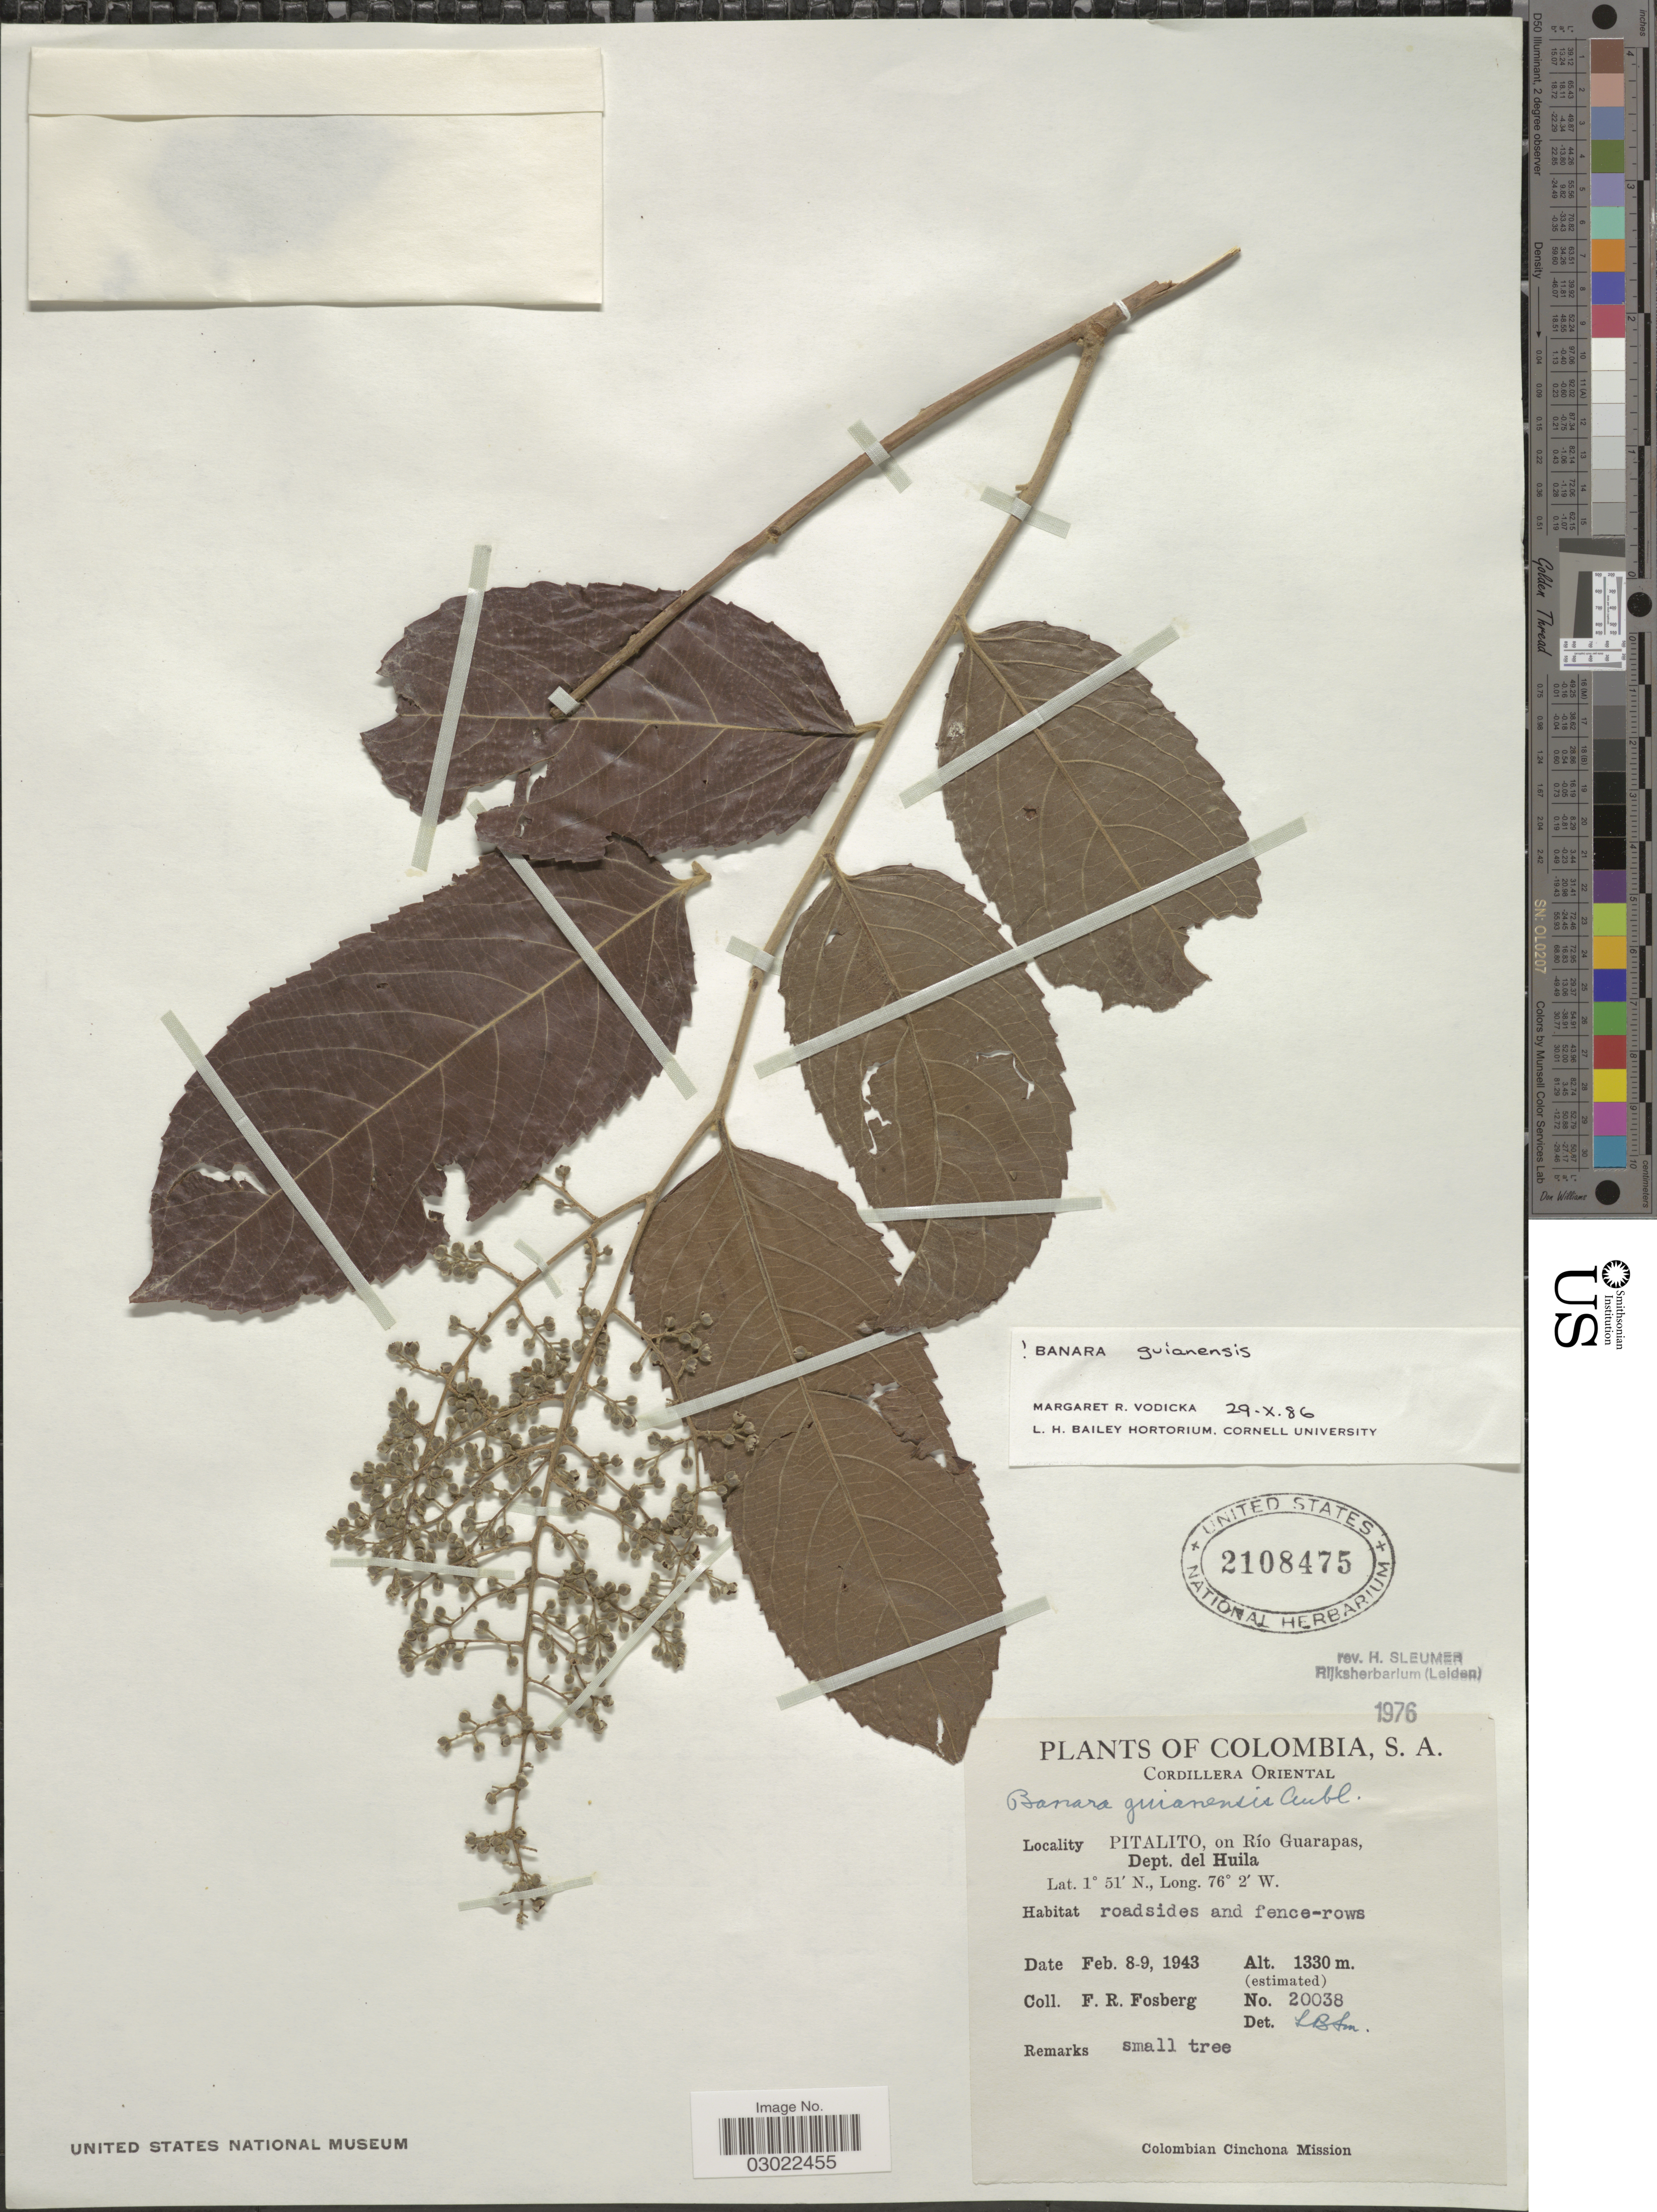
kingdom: Plantae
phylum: Tracheophyta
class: Magnoliopsida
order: Malpighiales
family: Salicaceae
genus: Banara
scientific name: Banara guianensis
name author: Aubl.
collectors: F. R. Fosberg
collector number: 20038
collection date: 1943-02-08/1943-02-09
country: Colombia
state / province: Huila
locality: Cordillera Oriental. Pitalito, on Río Guarapas, Dept. del Huila.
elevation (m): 1330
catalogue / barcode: US 2108475